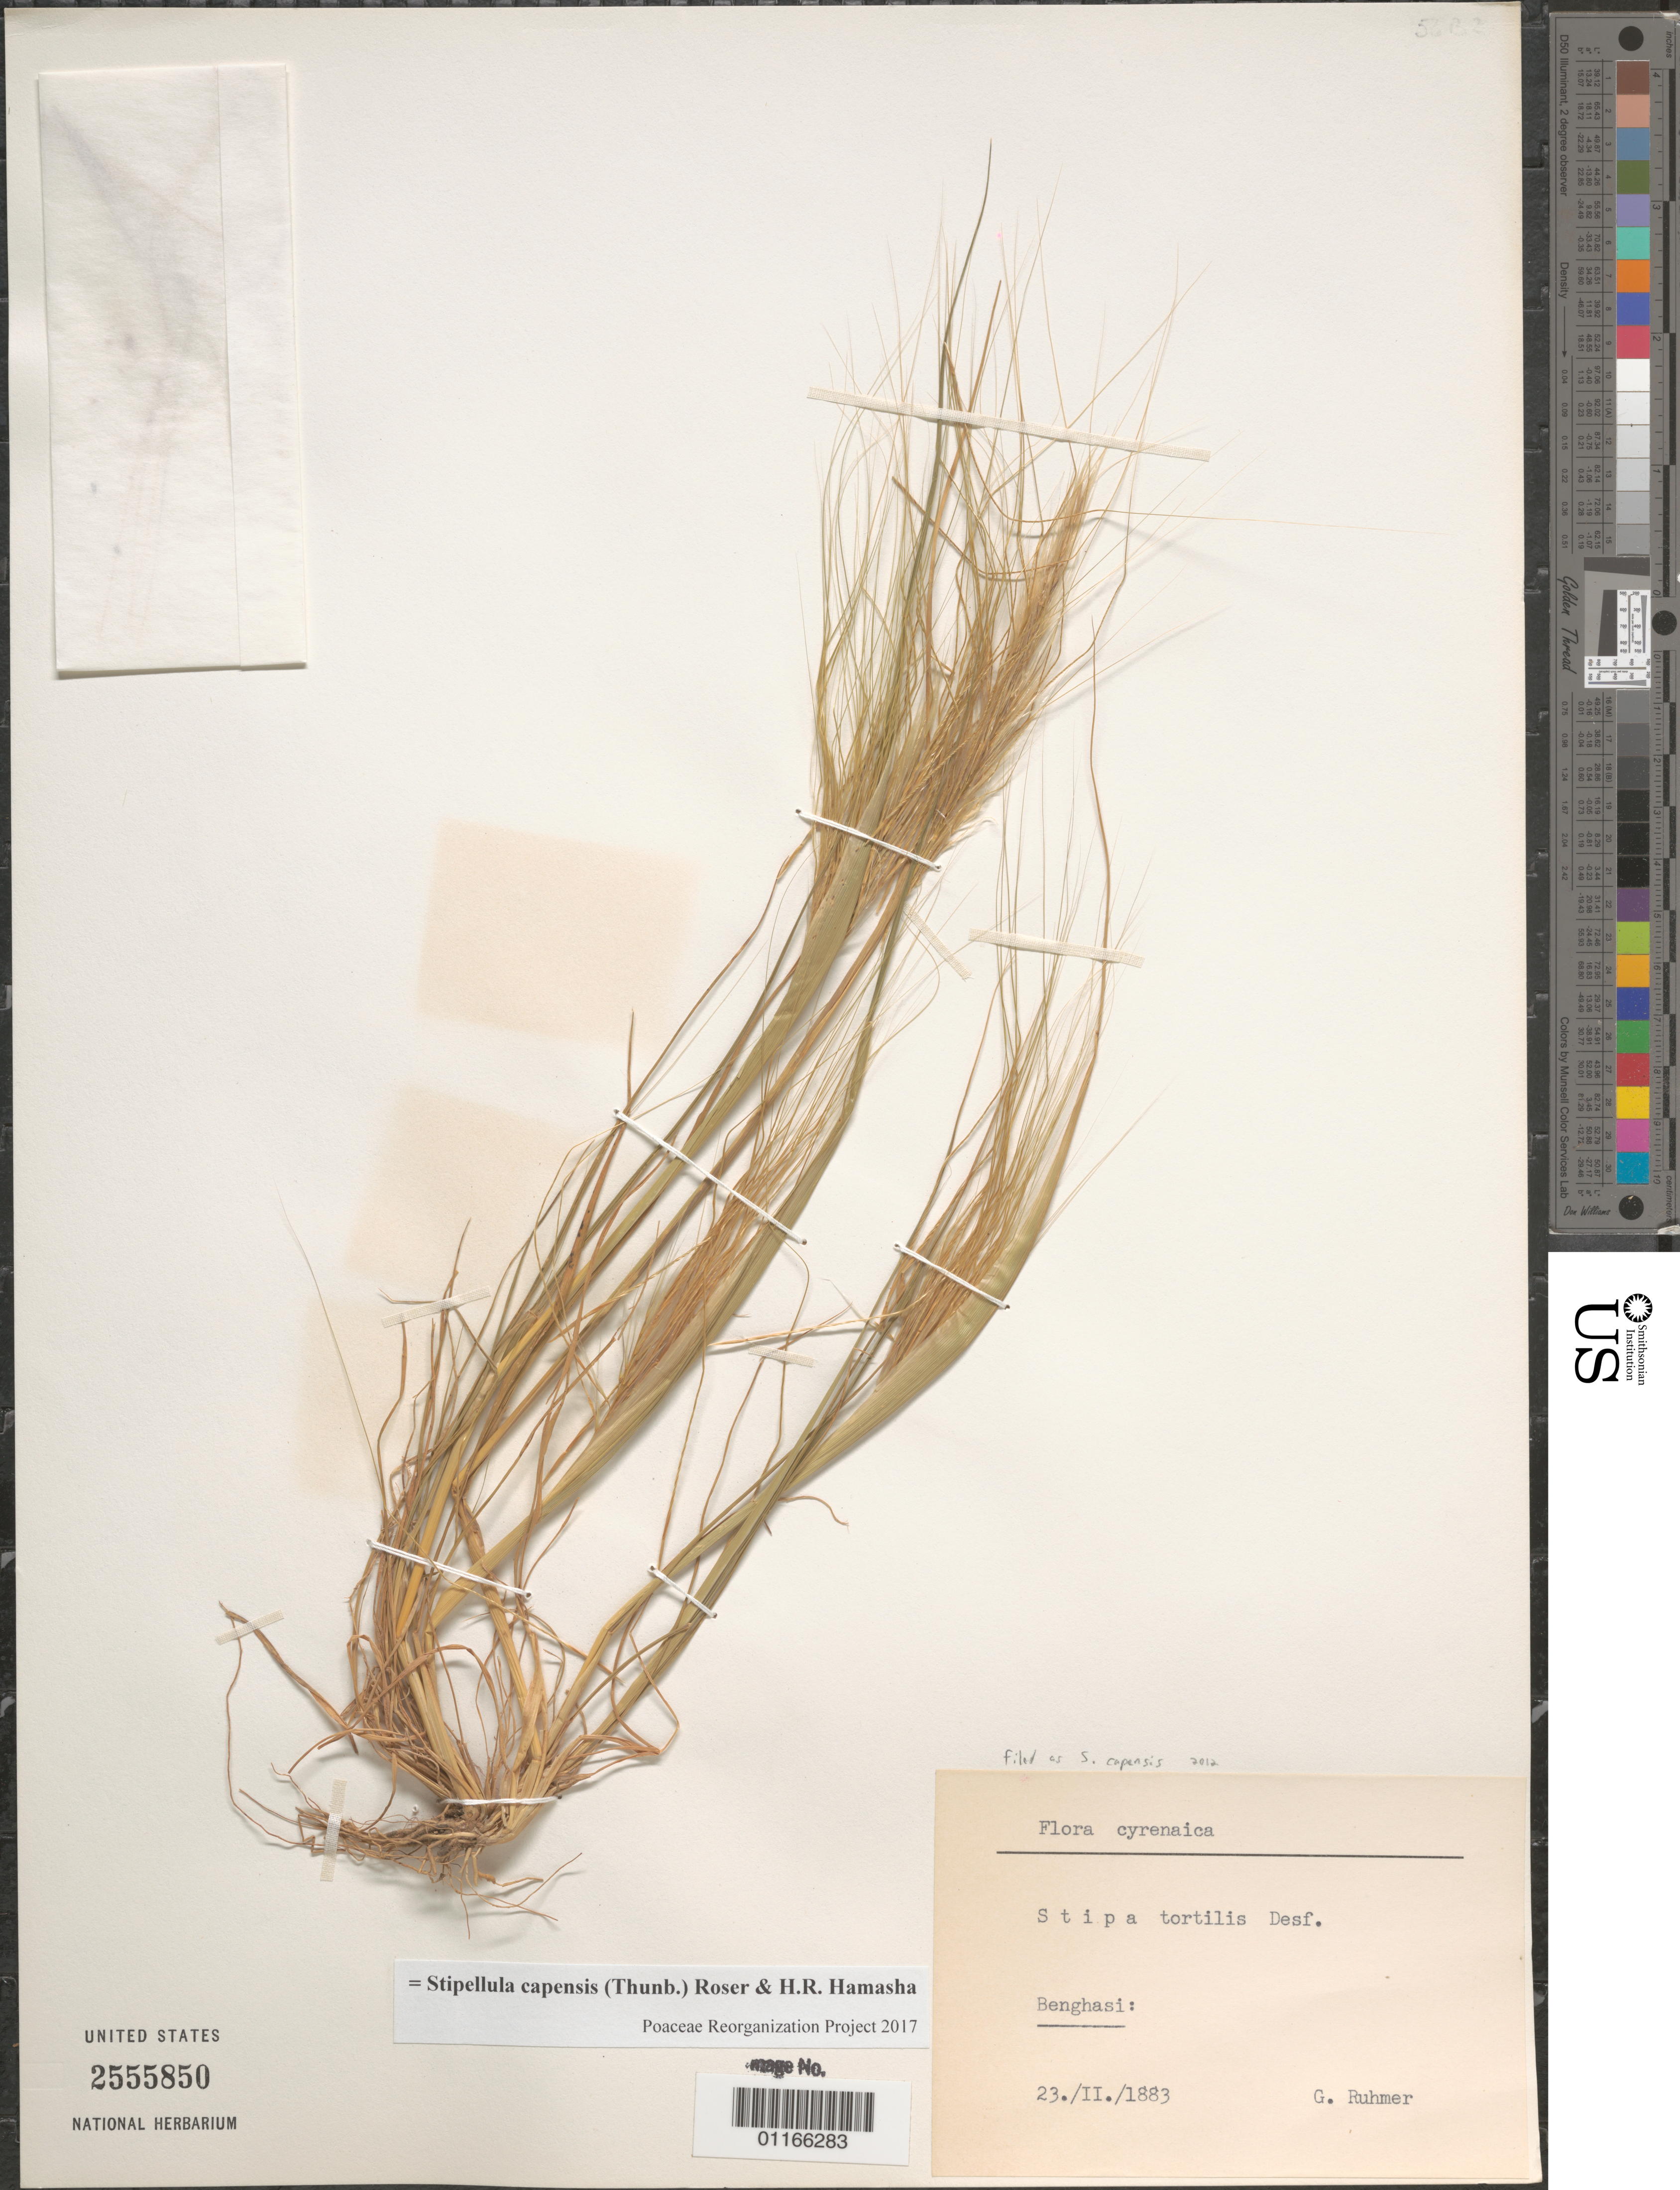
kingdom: Plantae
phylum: Tracheophyta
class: Liliopsida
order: Poales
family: Poaceae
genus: Stipellula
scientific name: Stipellula capensis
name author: (Thunb.) Röser & H. R. Hamasha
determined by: Poaceae Reorganization Project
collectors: G. Ruhmer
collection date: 1883-02-23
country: Libya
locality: Cyrenaica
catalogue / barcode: US 2555850